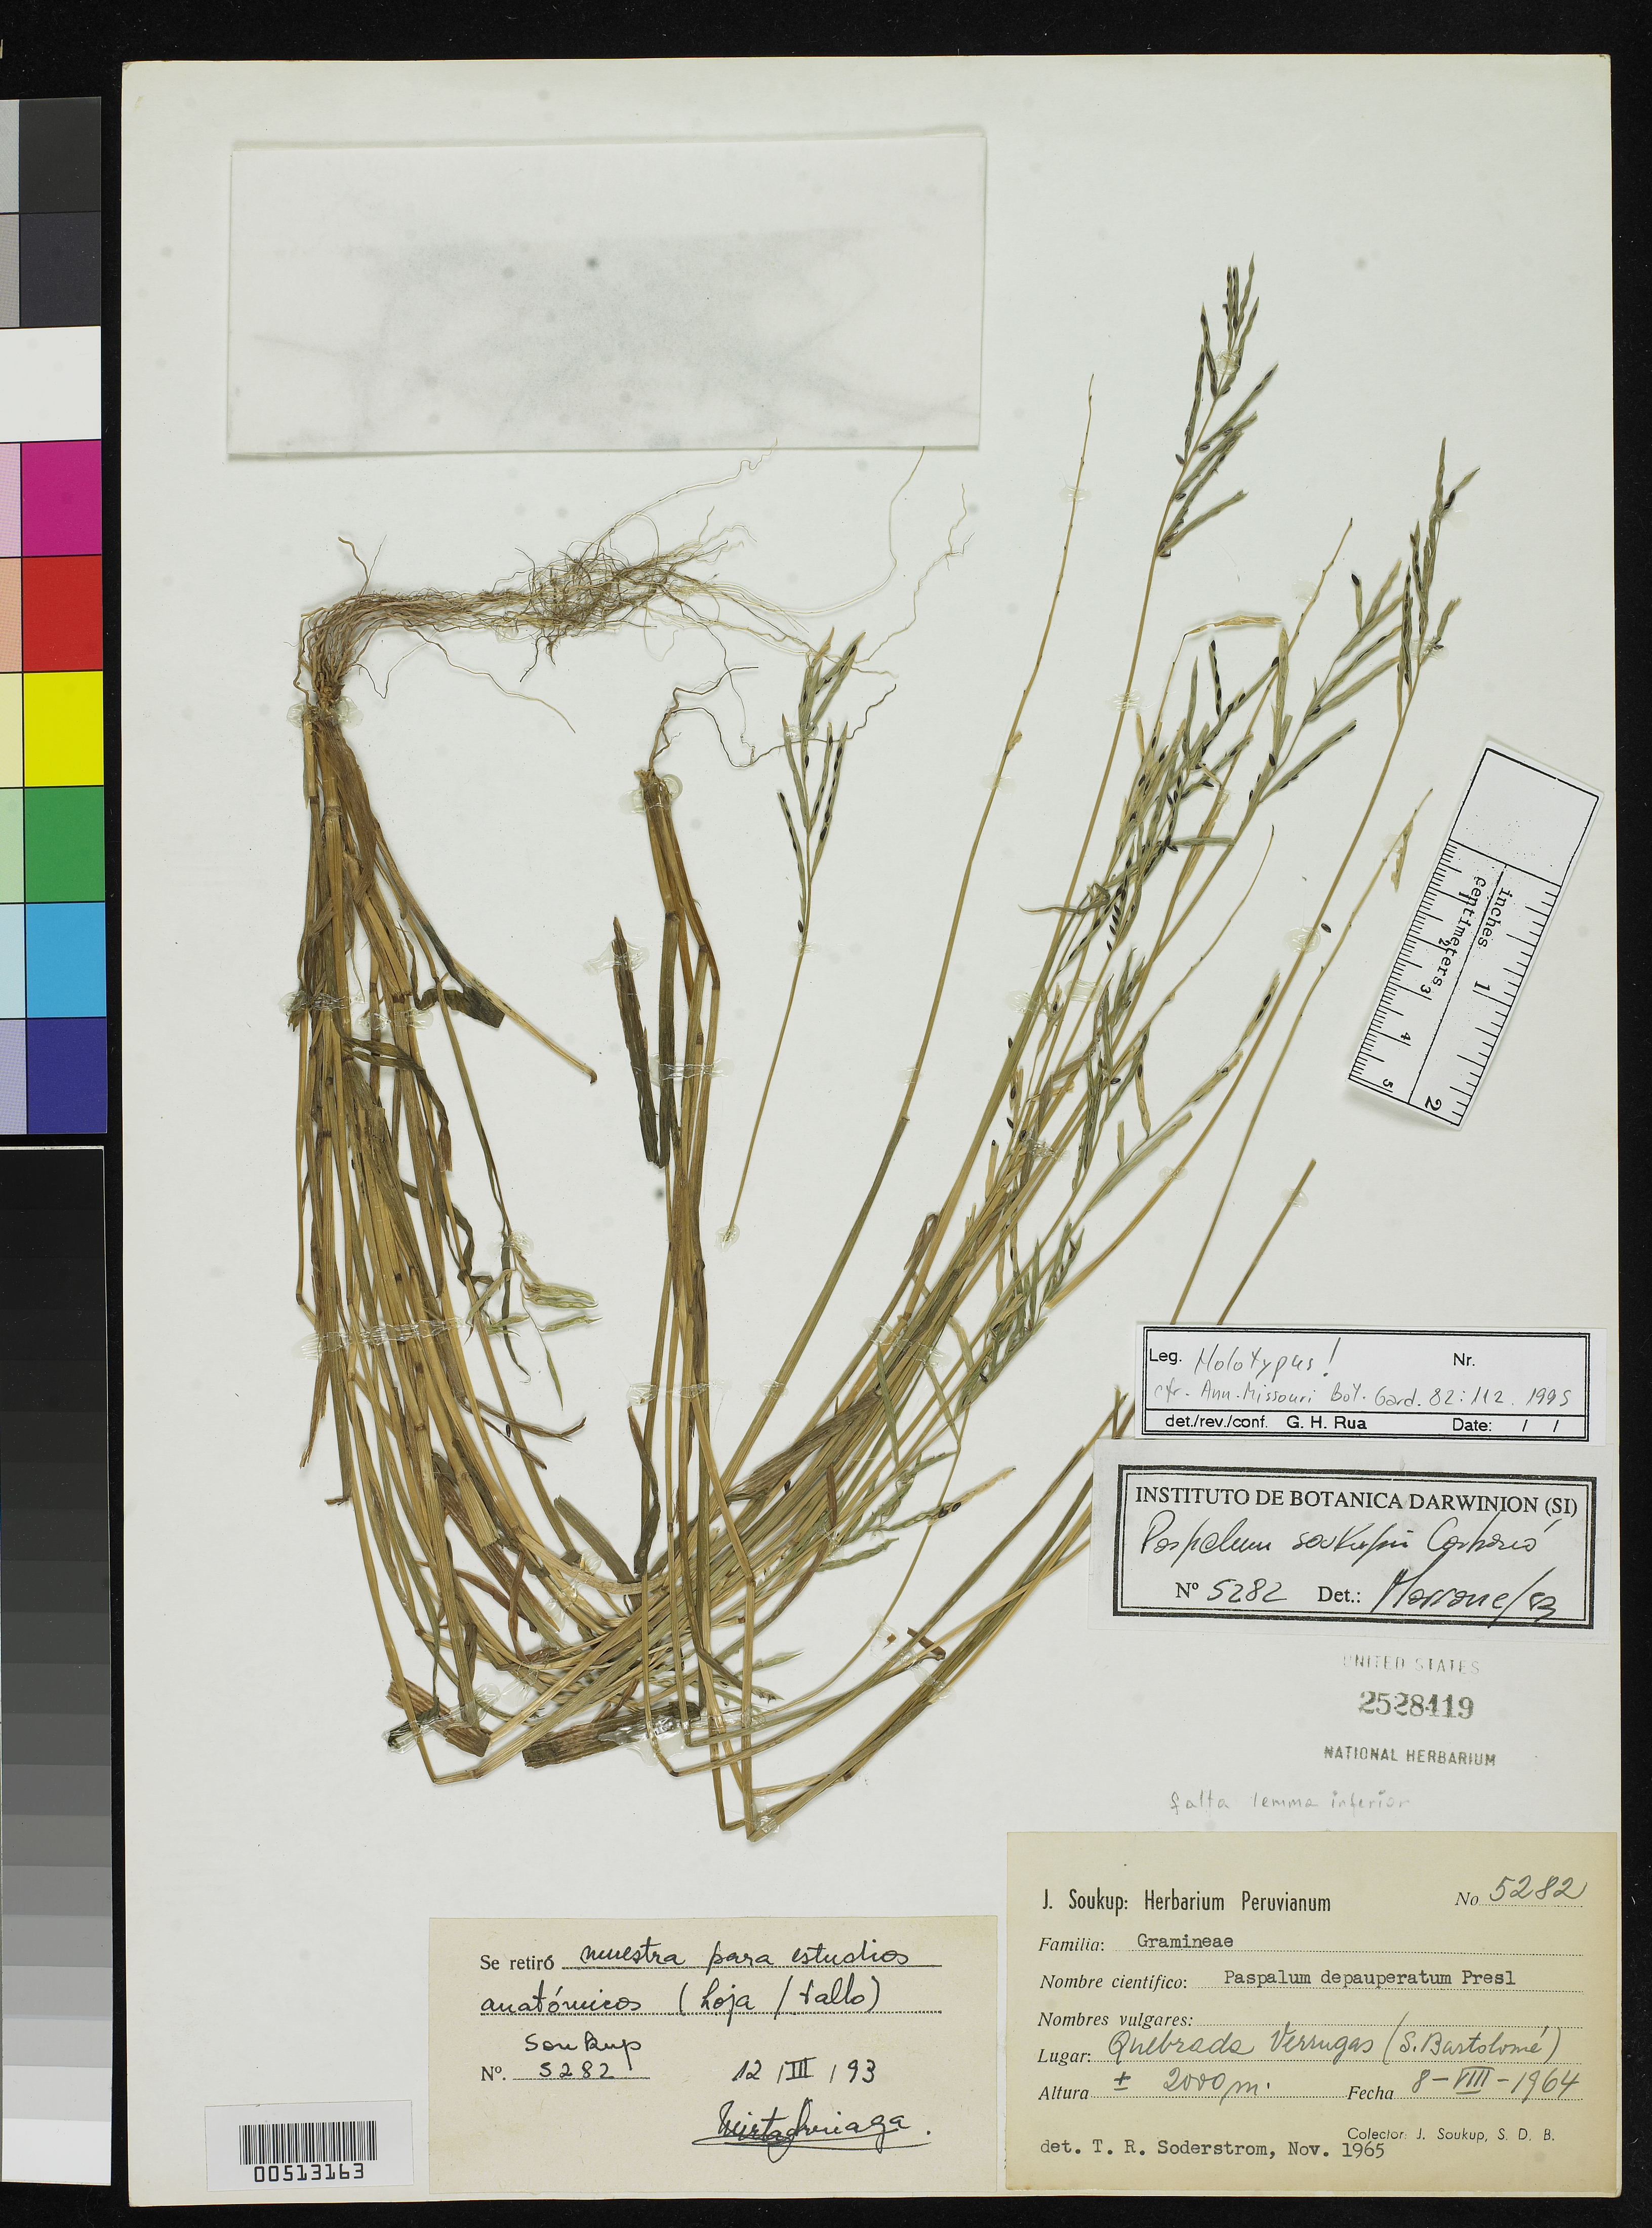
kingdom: Plantae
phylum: Tracheophyta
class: Liliopsida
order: Poales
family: Poaceae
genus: Paspalum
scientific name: Paspalum soukupii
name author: Carbonó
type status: Holotype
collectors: J. J. Soukup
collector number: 5282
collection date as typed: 08 Aug 1964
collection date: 1964-08-08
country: Peru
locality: Quebrada Verrugas, San Bartolomé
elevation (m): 2000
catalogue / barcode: US 2528419